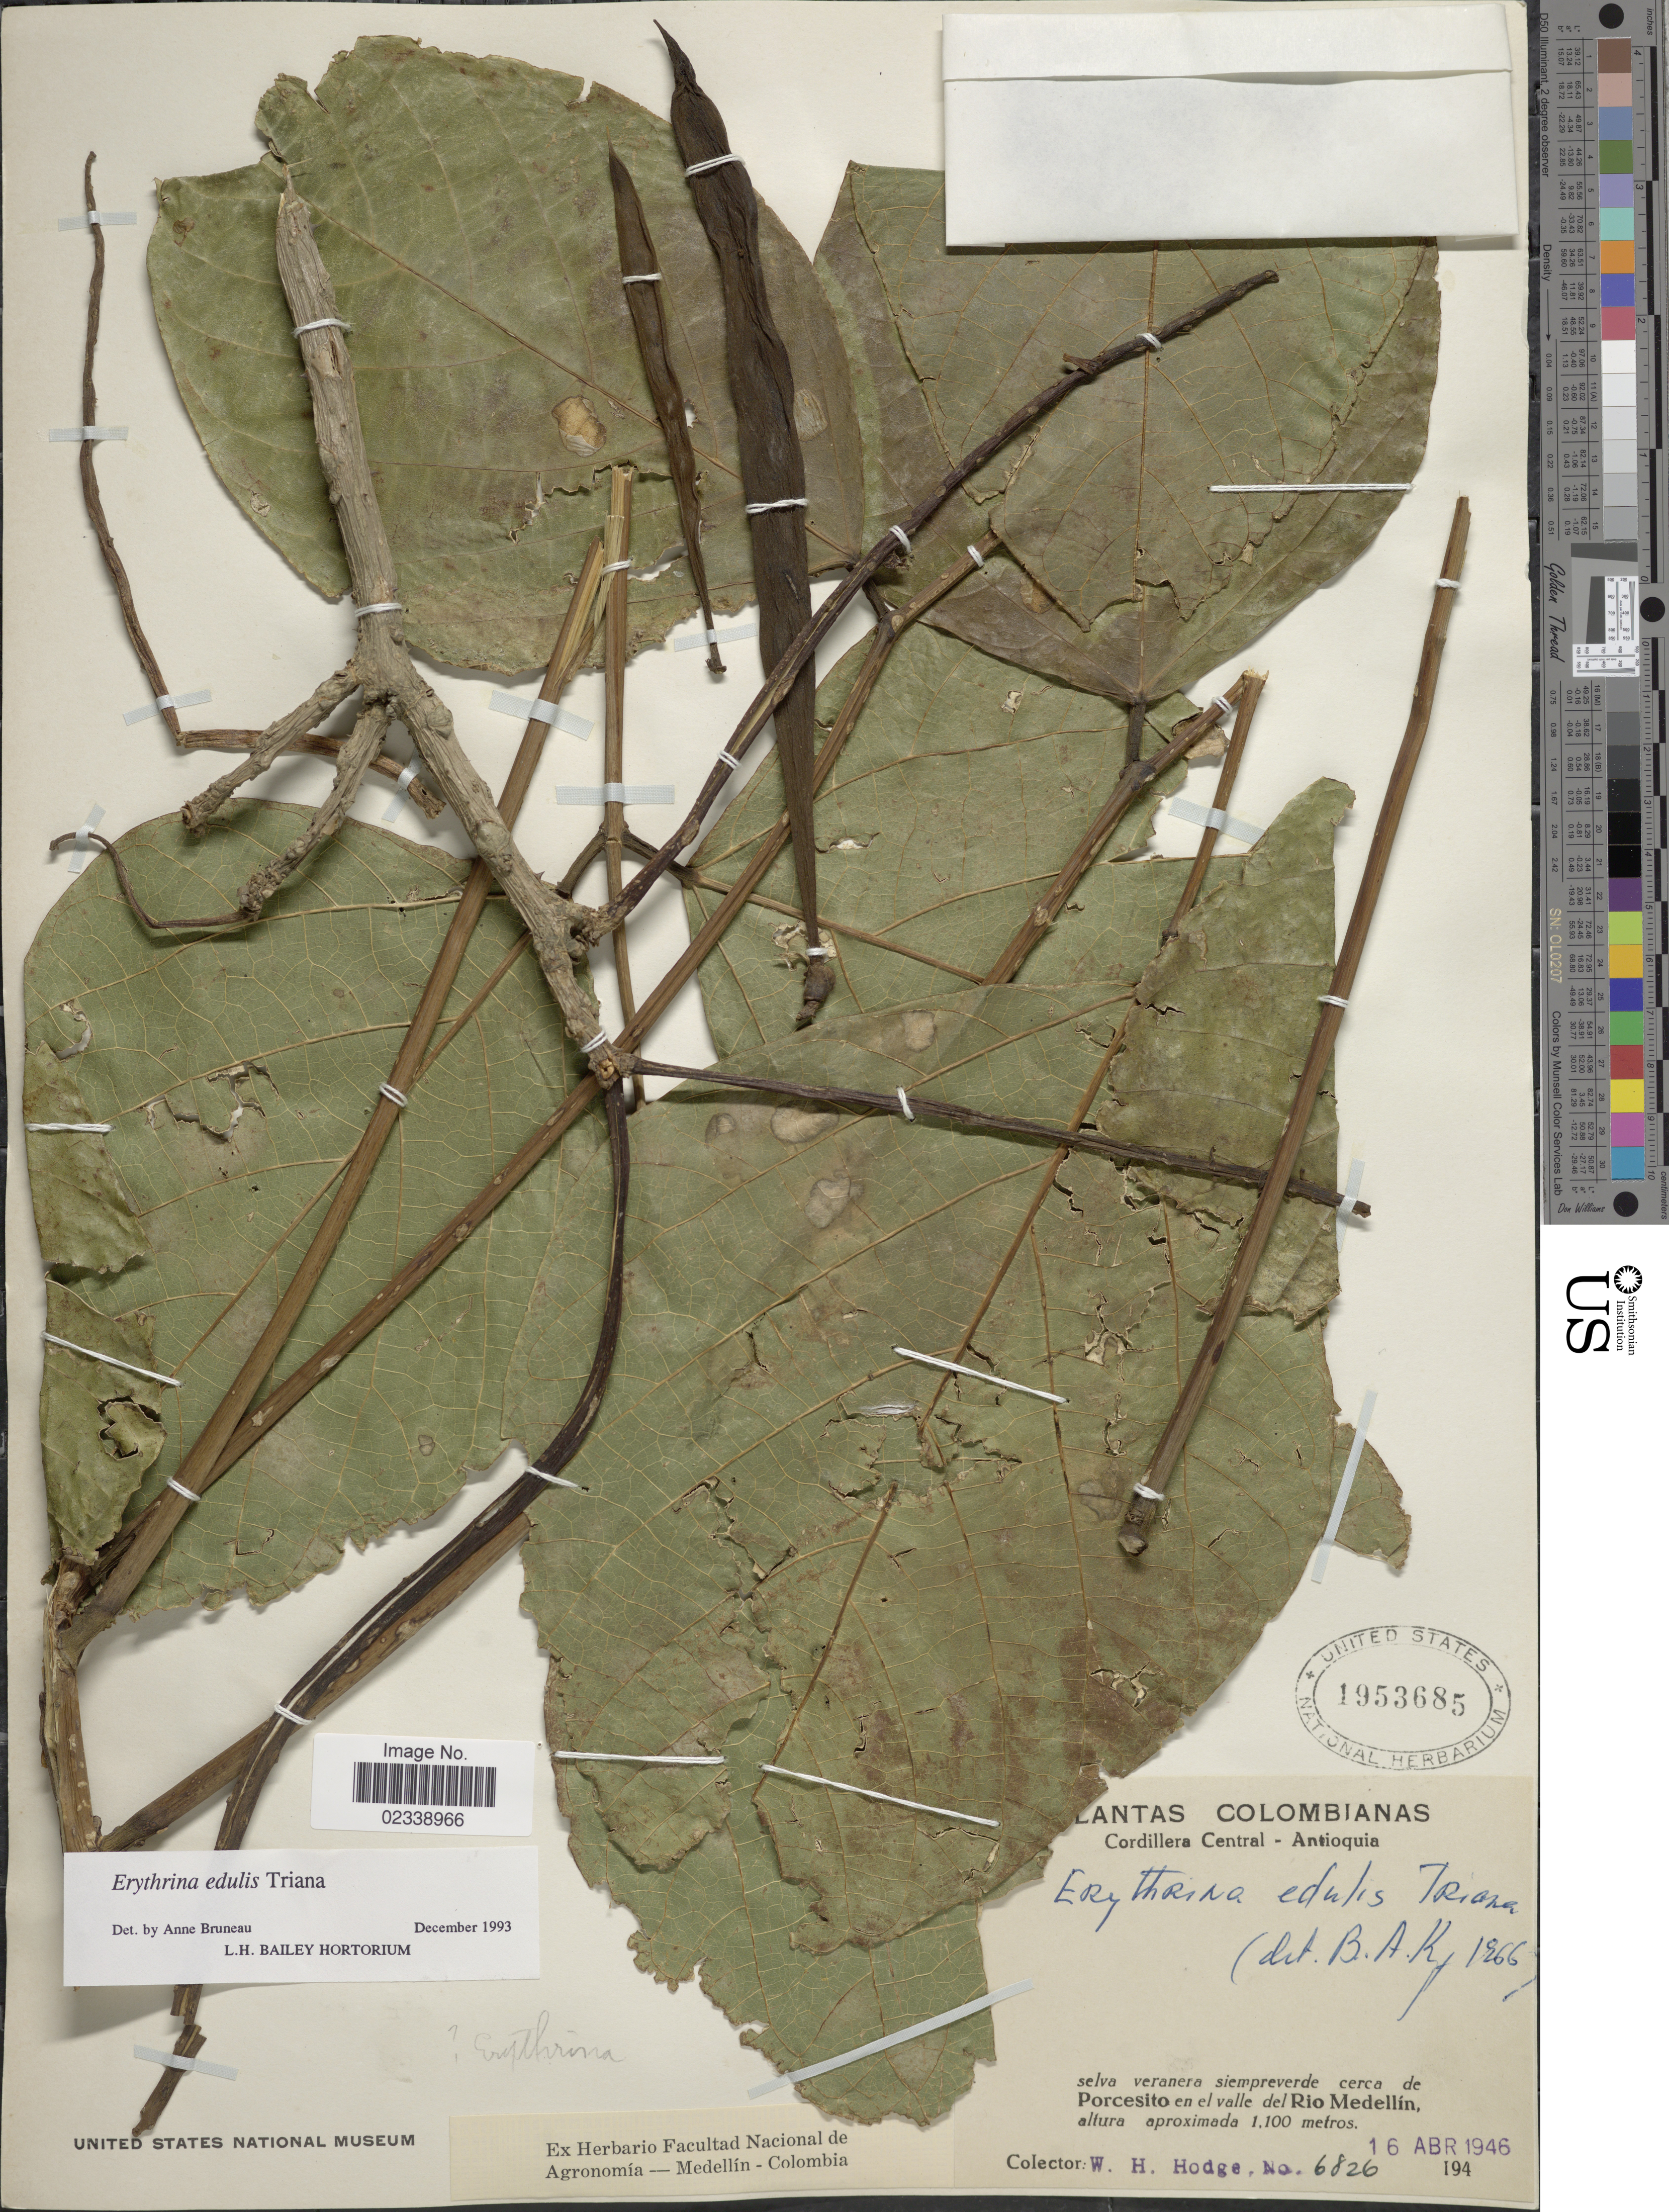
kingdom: Plantae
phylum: Tracheophyta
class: Magnoliopsida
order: Fabales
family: Fabaceae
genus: Erythrina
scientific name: Erythrina edulis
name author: Triana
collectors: W. Hodge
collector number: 6826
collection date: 1946-04-16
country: Colombia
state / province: Antioquia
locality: Cordillera Central, selva veranera siempreverde cerca de Porcesito en el valle del Rio Medellin.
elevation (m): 1100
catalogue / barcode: US 1953685